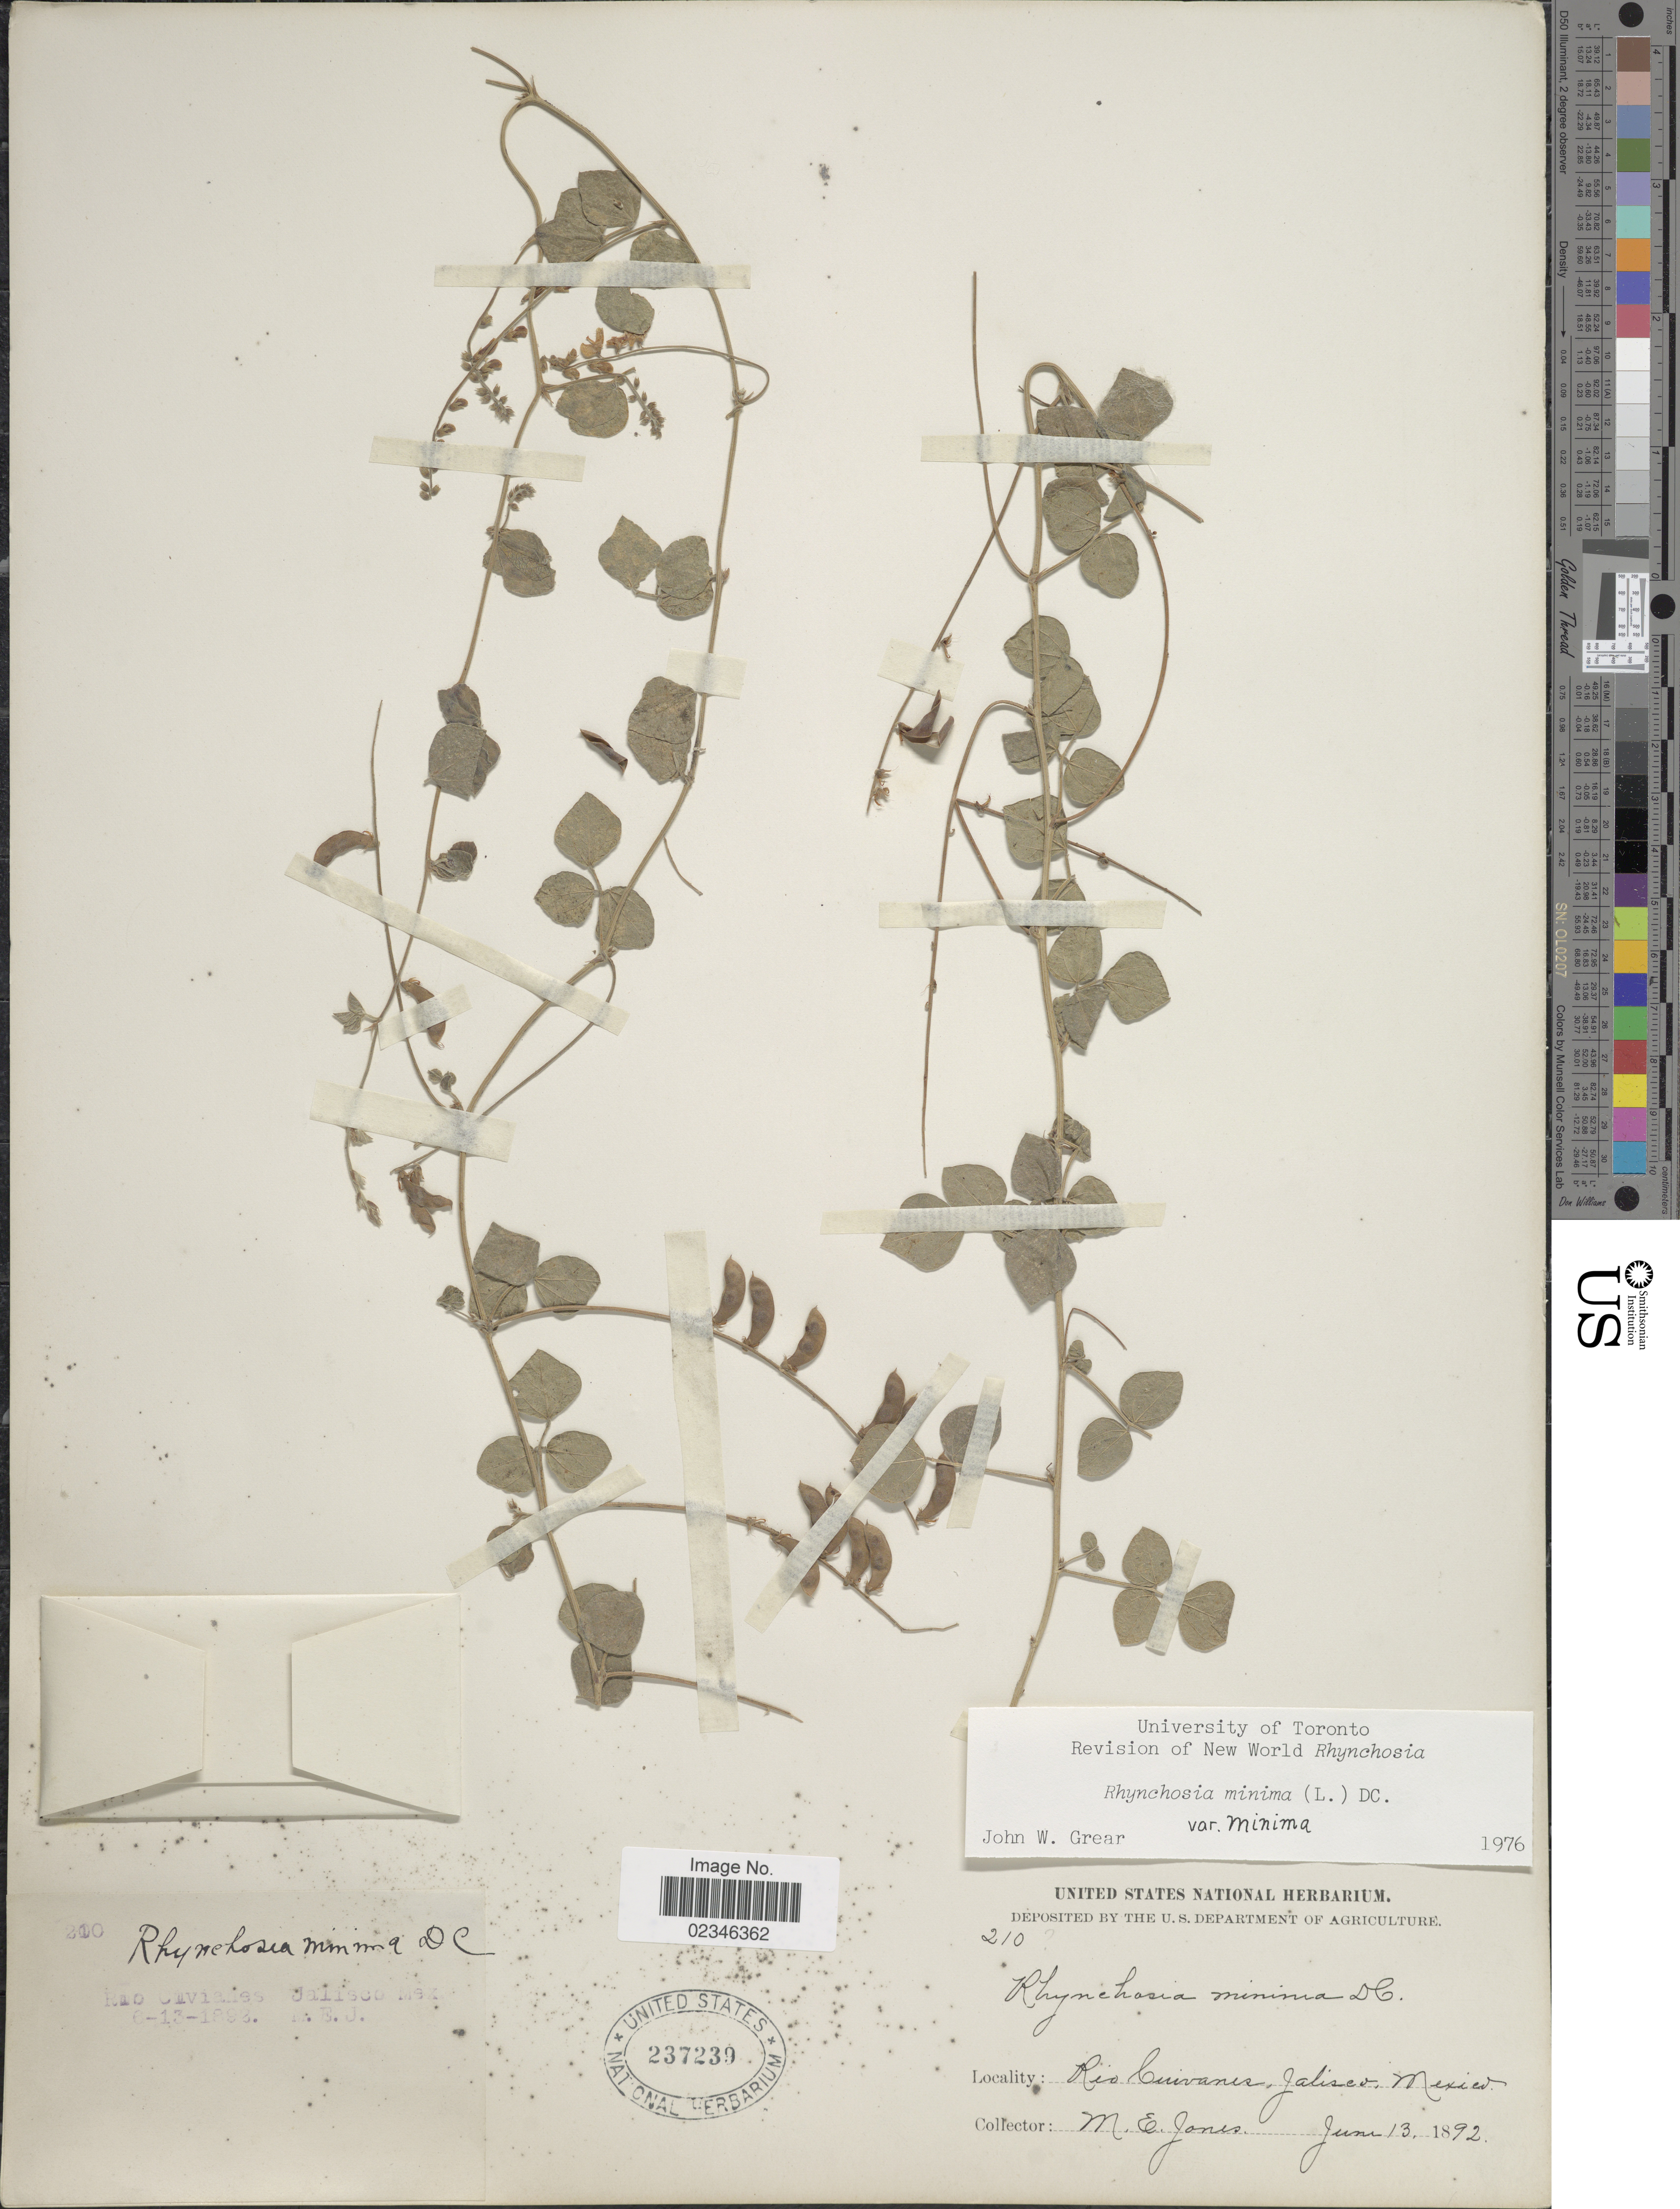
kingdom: Plantae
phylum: Tracheophyta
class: Magnoliopsida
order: Fabales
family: Fabaceae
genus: Rhynchosia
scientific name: Rhynchosia minima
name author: (L.) DC.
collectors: M. E. Jones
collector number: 210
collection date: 1892-06-13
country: Mexico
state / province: Jalisco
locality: Rio Cuivanes, Jalisco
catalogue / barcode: US 237239